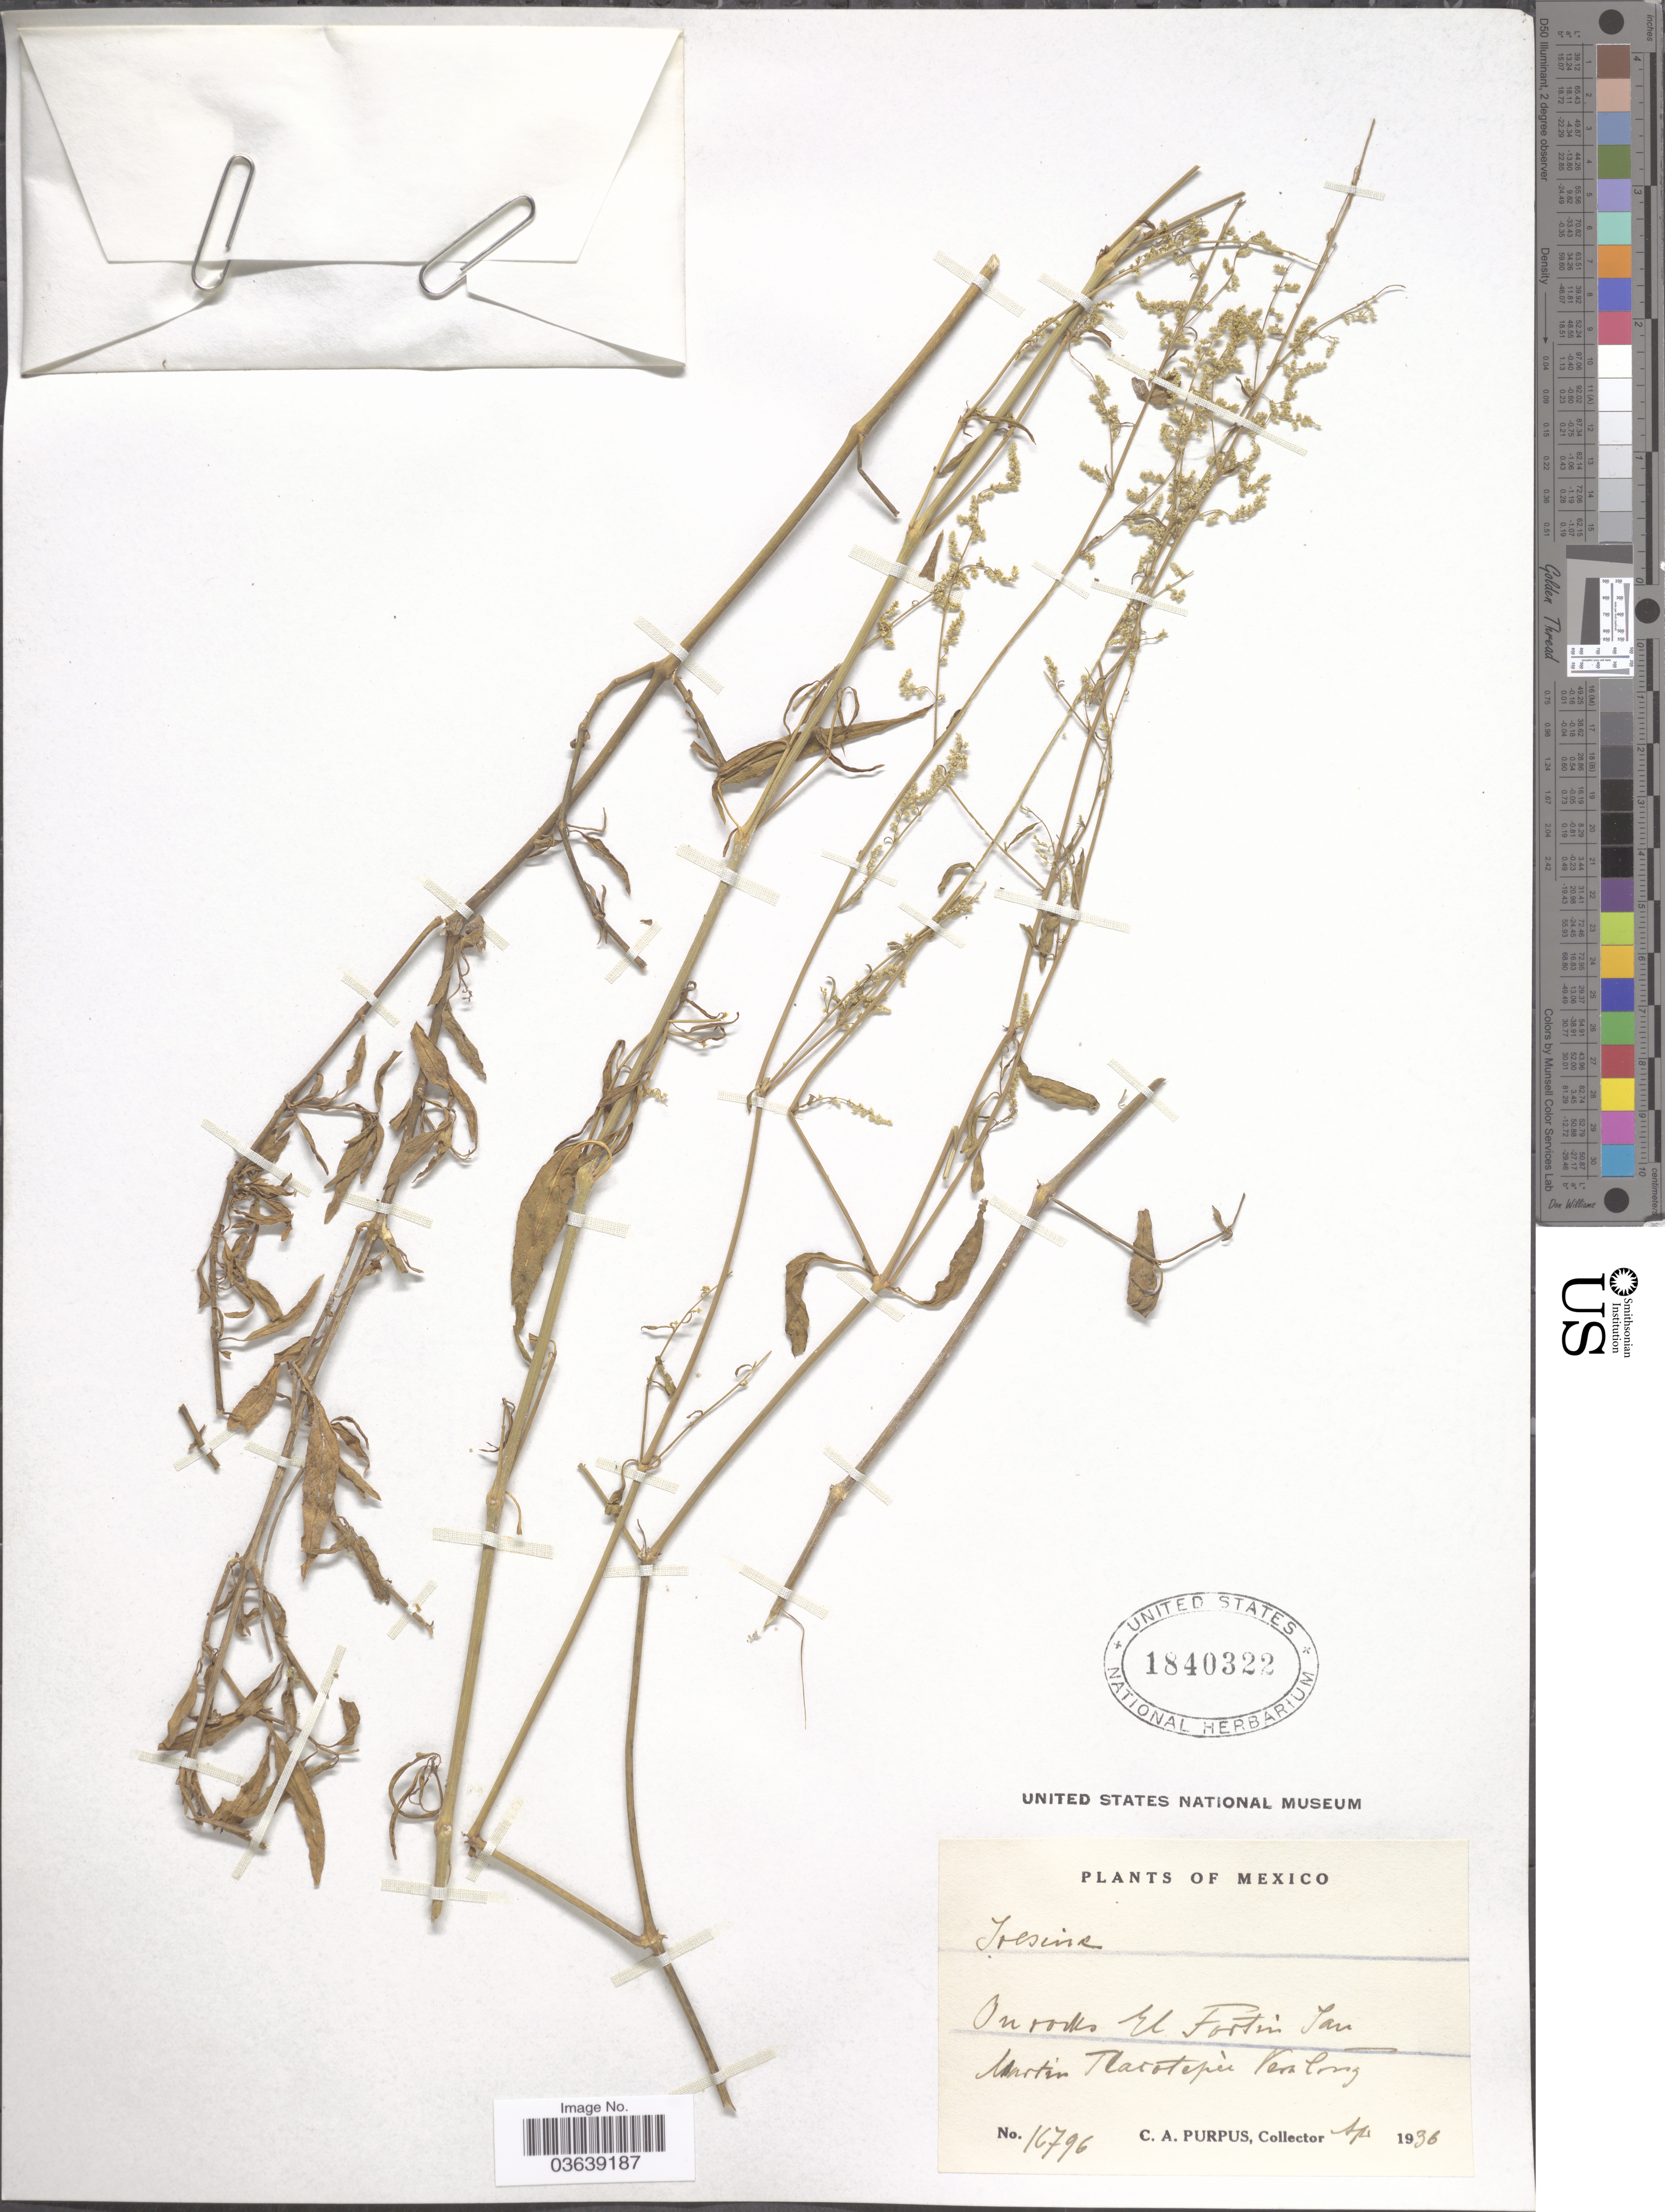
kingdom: Plantae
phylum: Tracheophyta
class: Magnoliopsida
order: Caryophyllales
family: Amaranthaceae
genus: Iresine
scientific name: Iresine sp.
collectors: C. A. Purpus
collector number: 16796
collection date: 1936-04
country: Mexico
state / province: Veracruz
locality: On rocks El Fortin San Martin Tlacotepec Vera Cruz.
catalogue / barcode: US 1840322